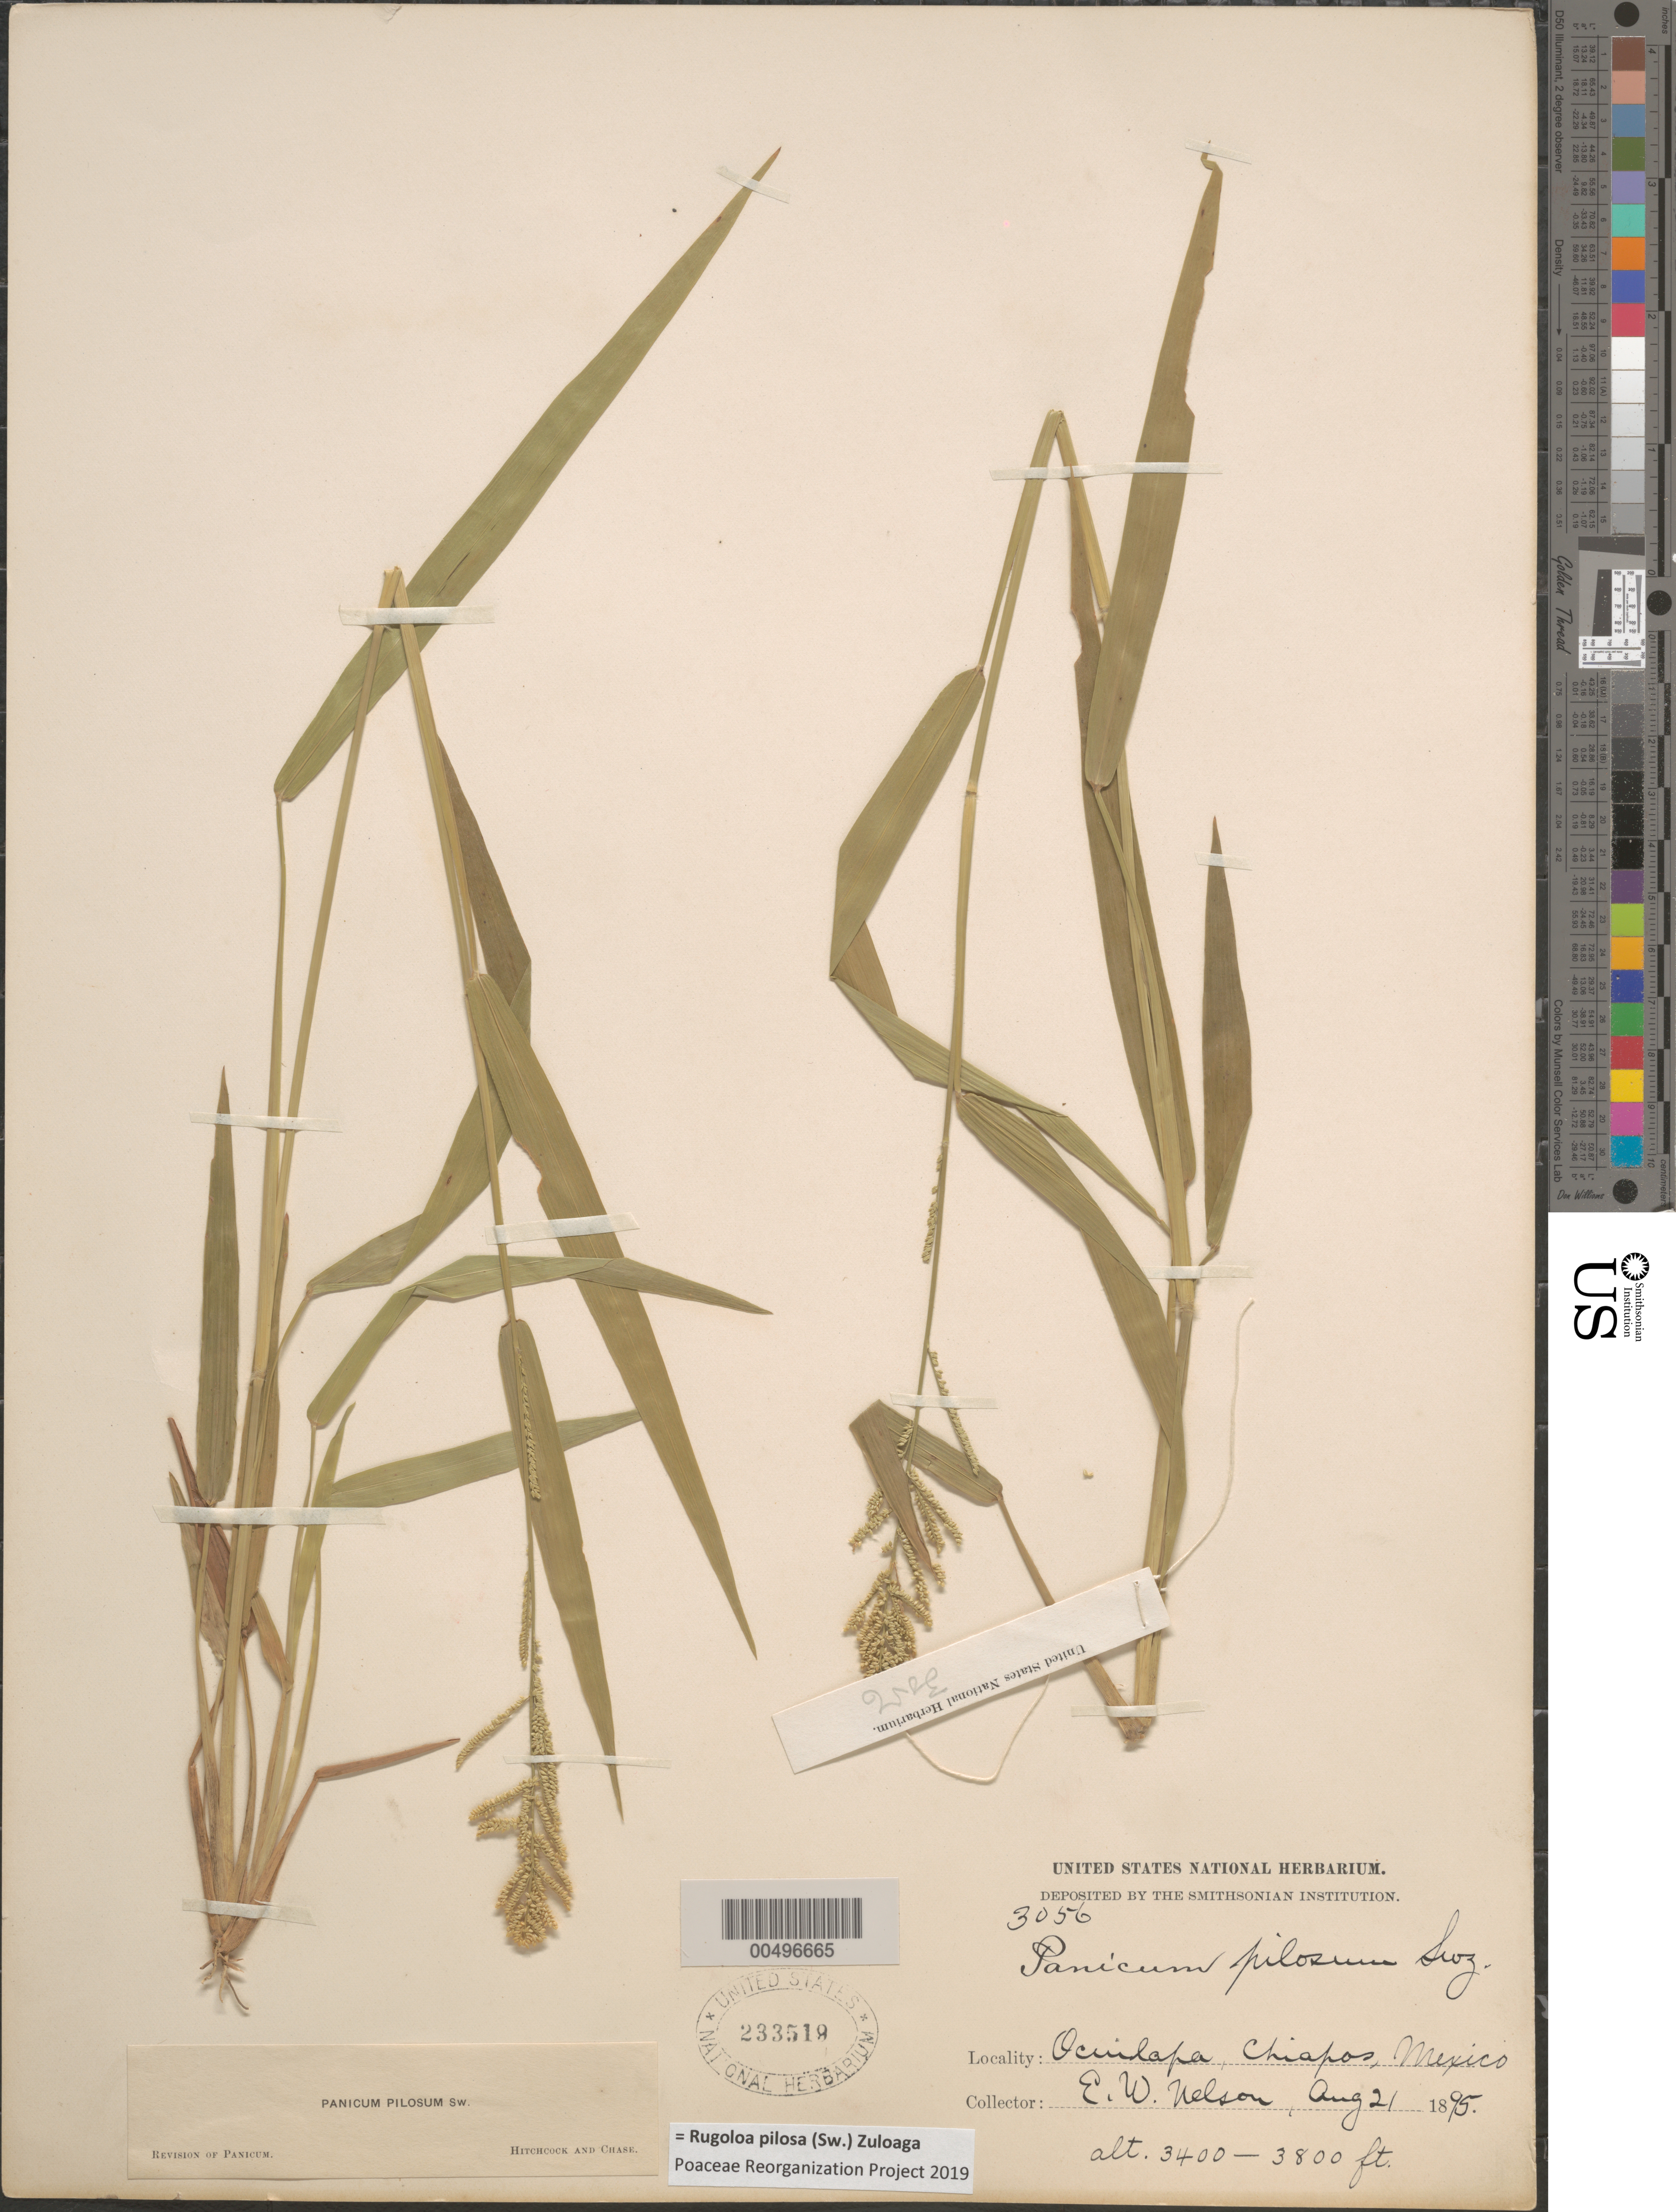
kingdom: Plantae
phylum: Tracheophyta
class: Liliopsida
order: Poales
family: Poaceae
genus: Panicum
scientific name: Panicum pilosum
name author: Sw.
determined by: Hitchcock, A. S.; Chase, [M.] A.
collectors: E. W. Nelson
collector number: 3056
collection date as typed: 21 Aug 1895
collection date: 1895-08-21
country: Mexico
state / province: Chiapas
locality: Ocuilapa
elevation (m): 1036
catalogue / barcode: US 233519